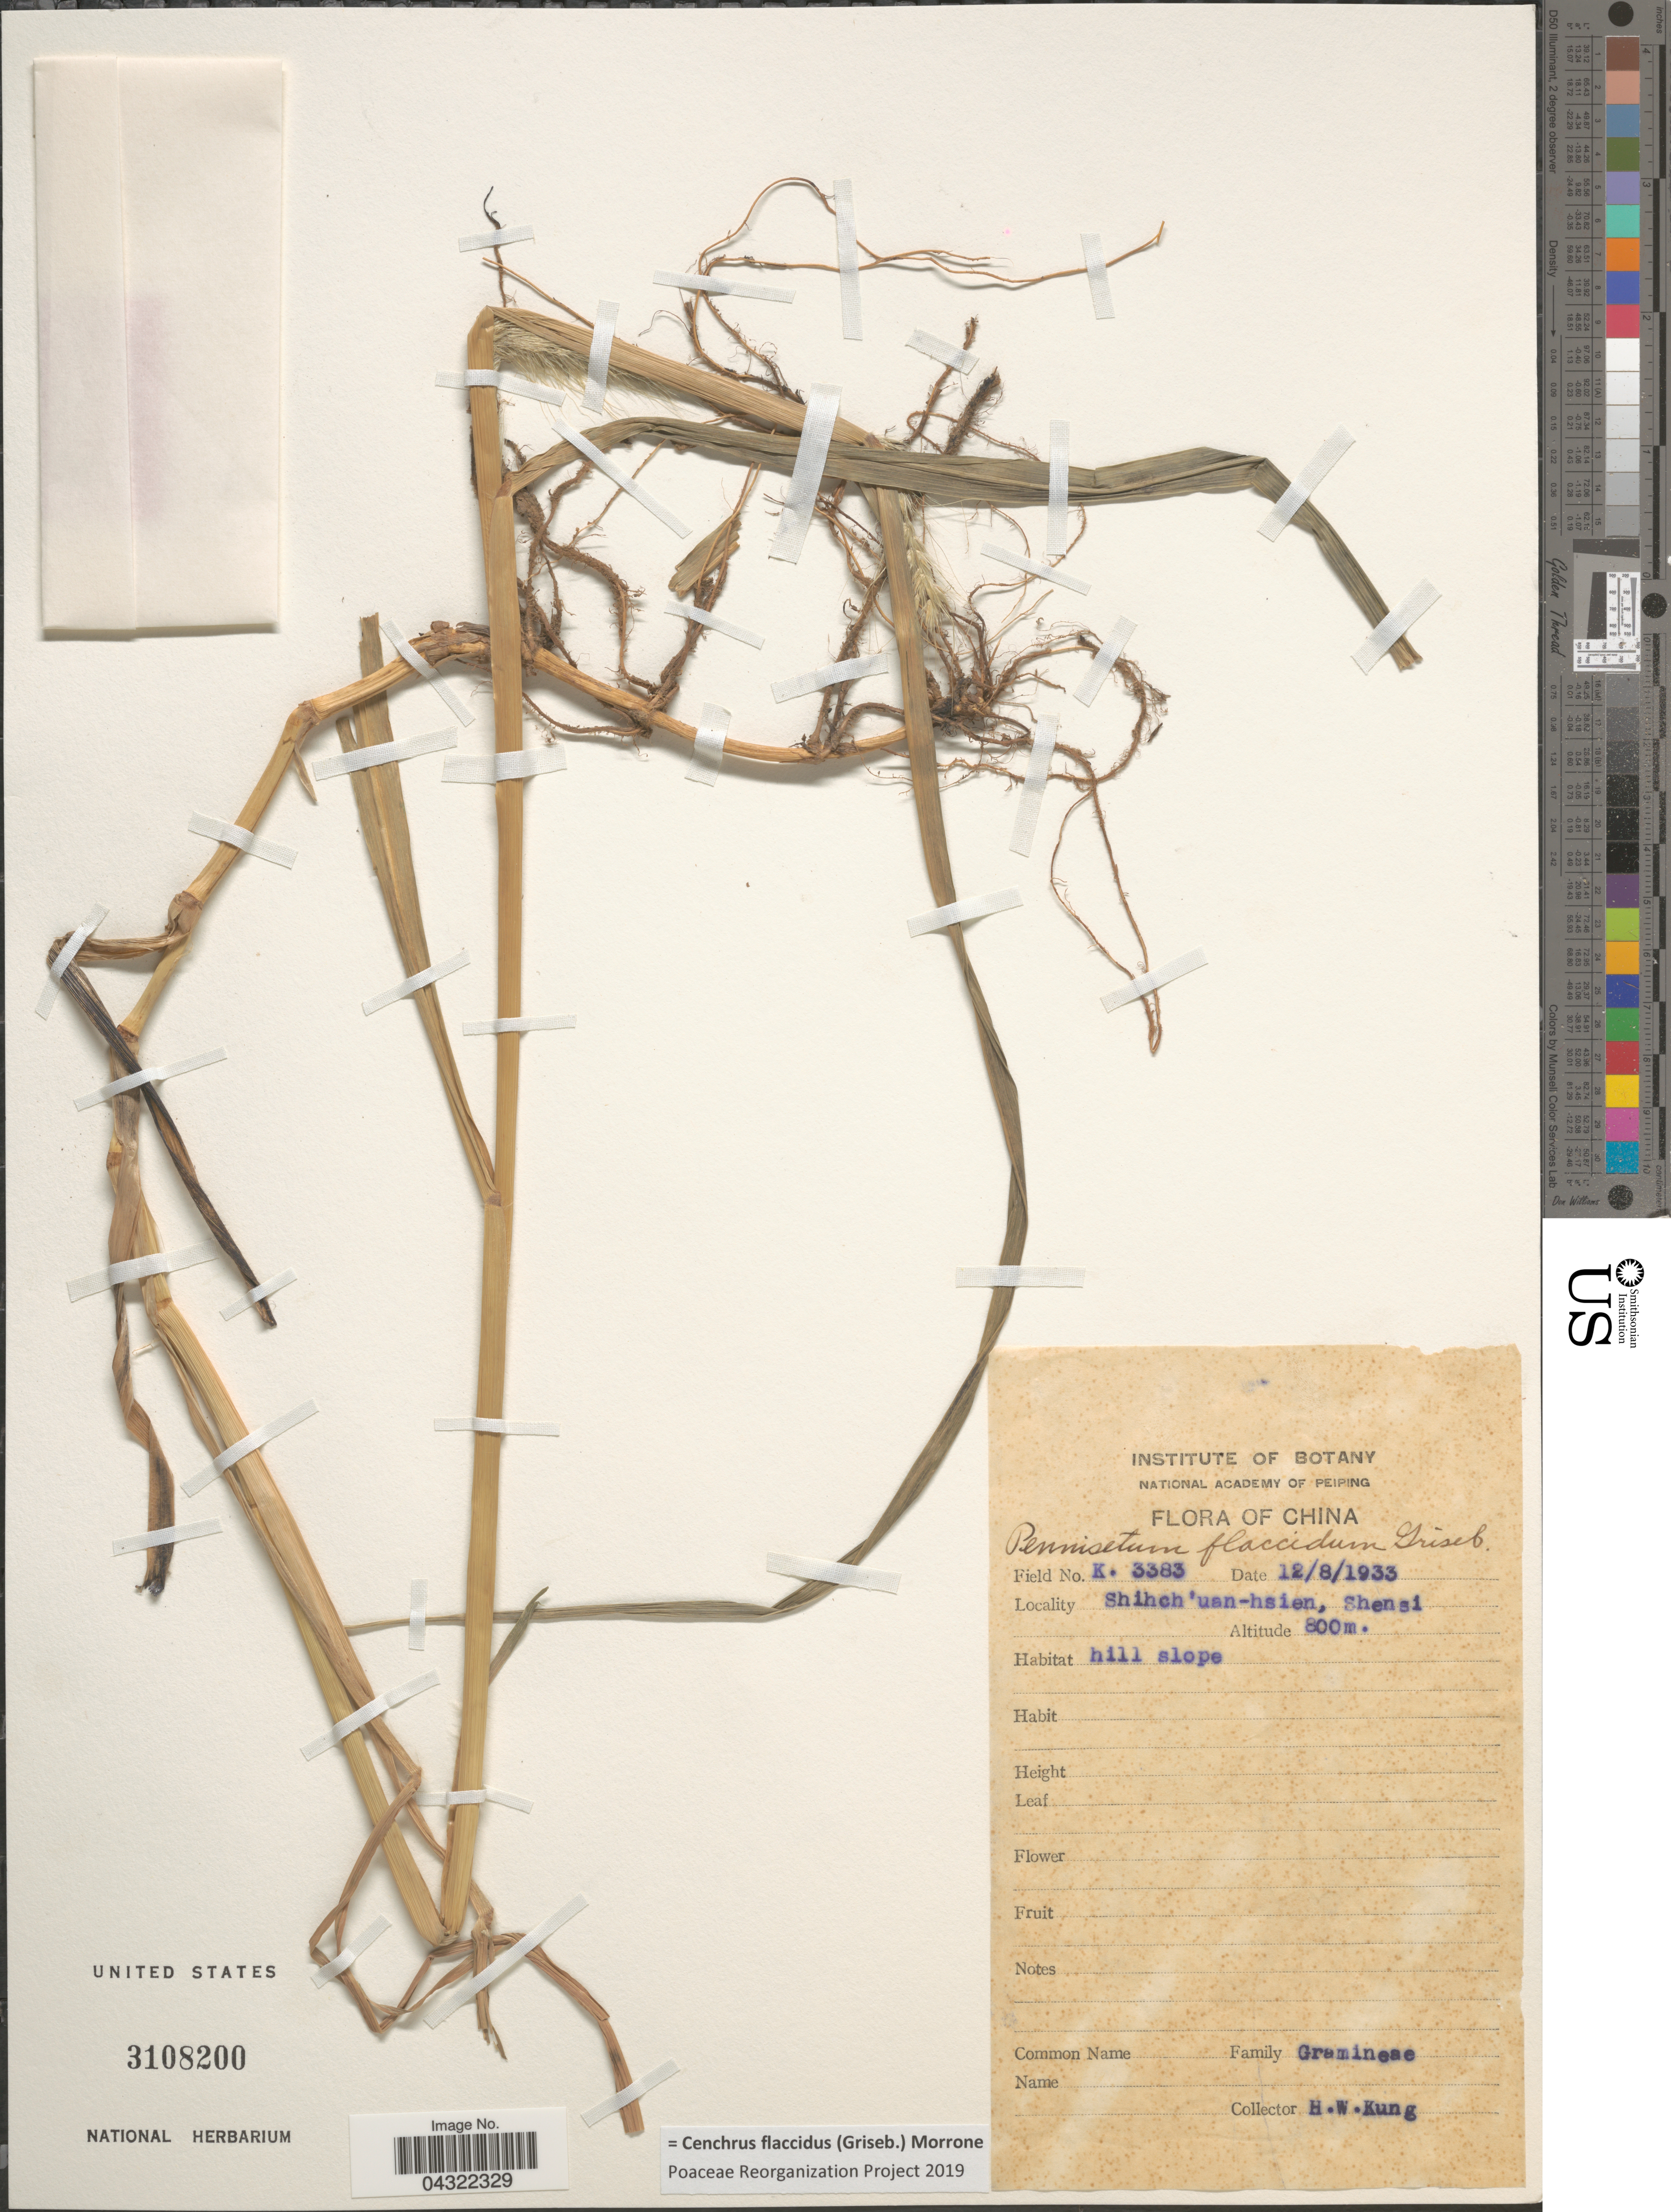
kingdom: Plantae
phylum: Tracheophyta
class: Liliopsida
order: Poales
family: Poaceae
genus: Cenchrus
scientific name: Cenchrus flaccidus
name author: (Griseb.) Morrone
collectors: H. Kung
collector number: K3383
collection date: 1933-08-12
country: China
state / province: Shaanxi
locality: Shihch'uan-hsien, Shensi.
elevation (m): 800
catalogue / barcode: US 3108200